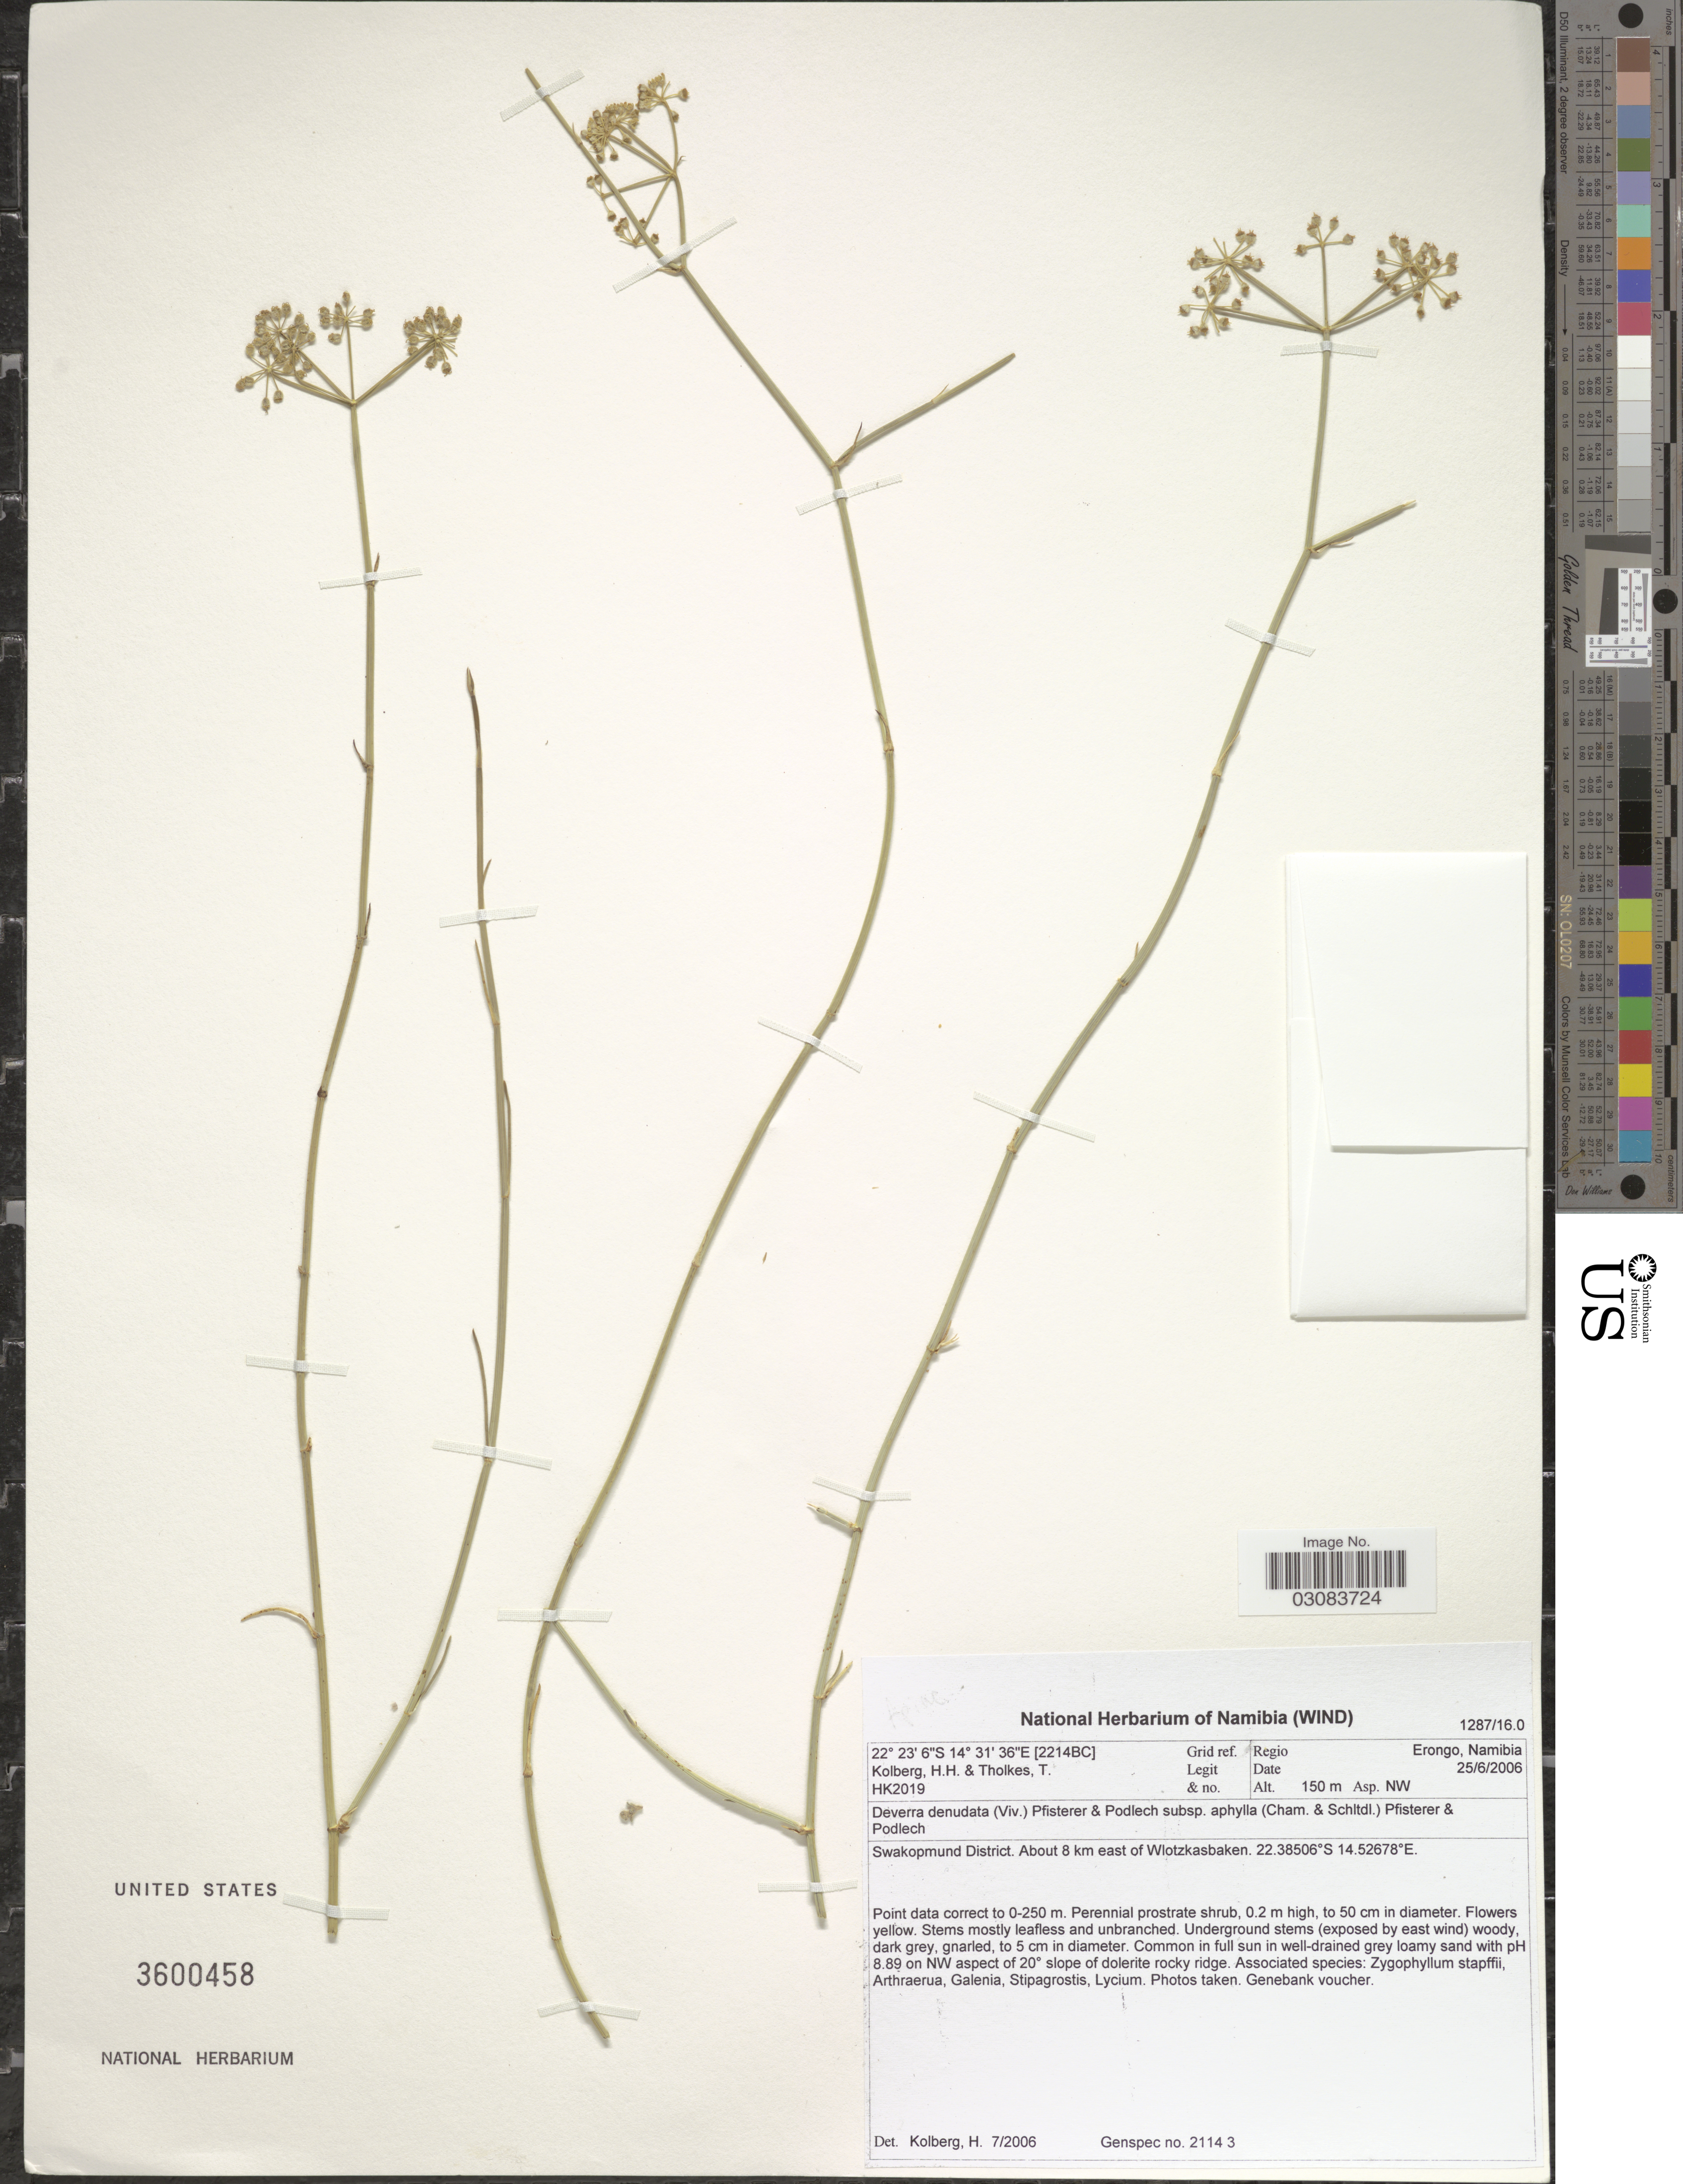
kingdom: Plantae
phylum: Tracheophyta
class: Magnoliopsida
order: Apiales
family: Apiaceae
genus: Deverra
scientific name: Deverra denudata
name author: (Viv.) Pfisterer & Podlech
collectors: H. H. Kolberg & T. Tholkes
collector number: HK2019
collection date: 2006-06-25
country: Namibia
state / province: Erongo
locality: [2214BC] Grid ref. Regio Erongo, Namibia. Swakopmund Disrtict. About 8 km east of Wlotzkasbaken.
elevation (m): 150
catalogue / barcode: US 3600458